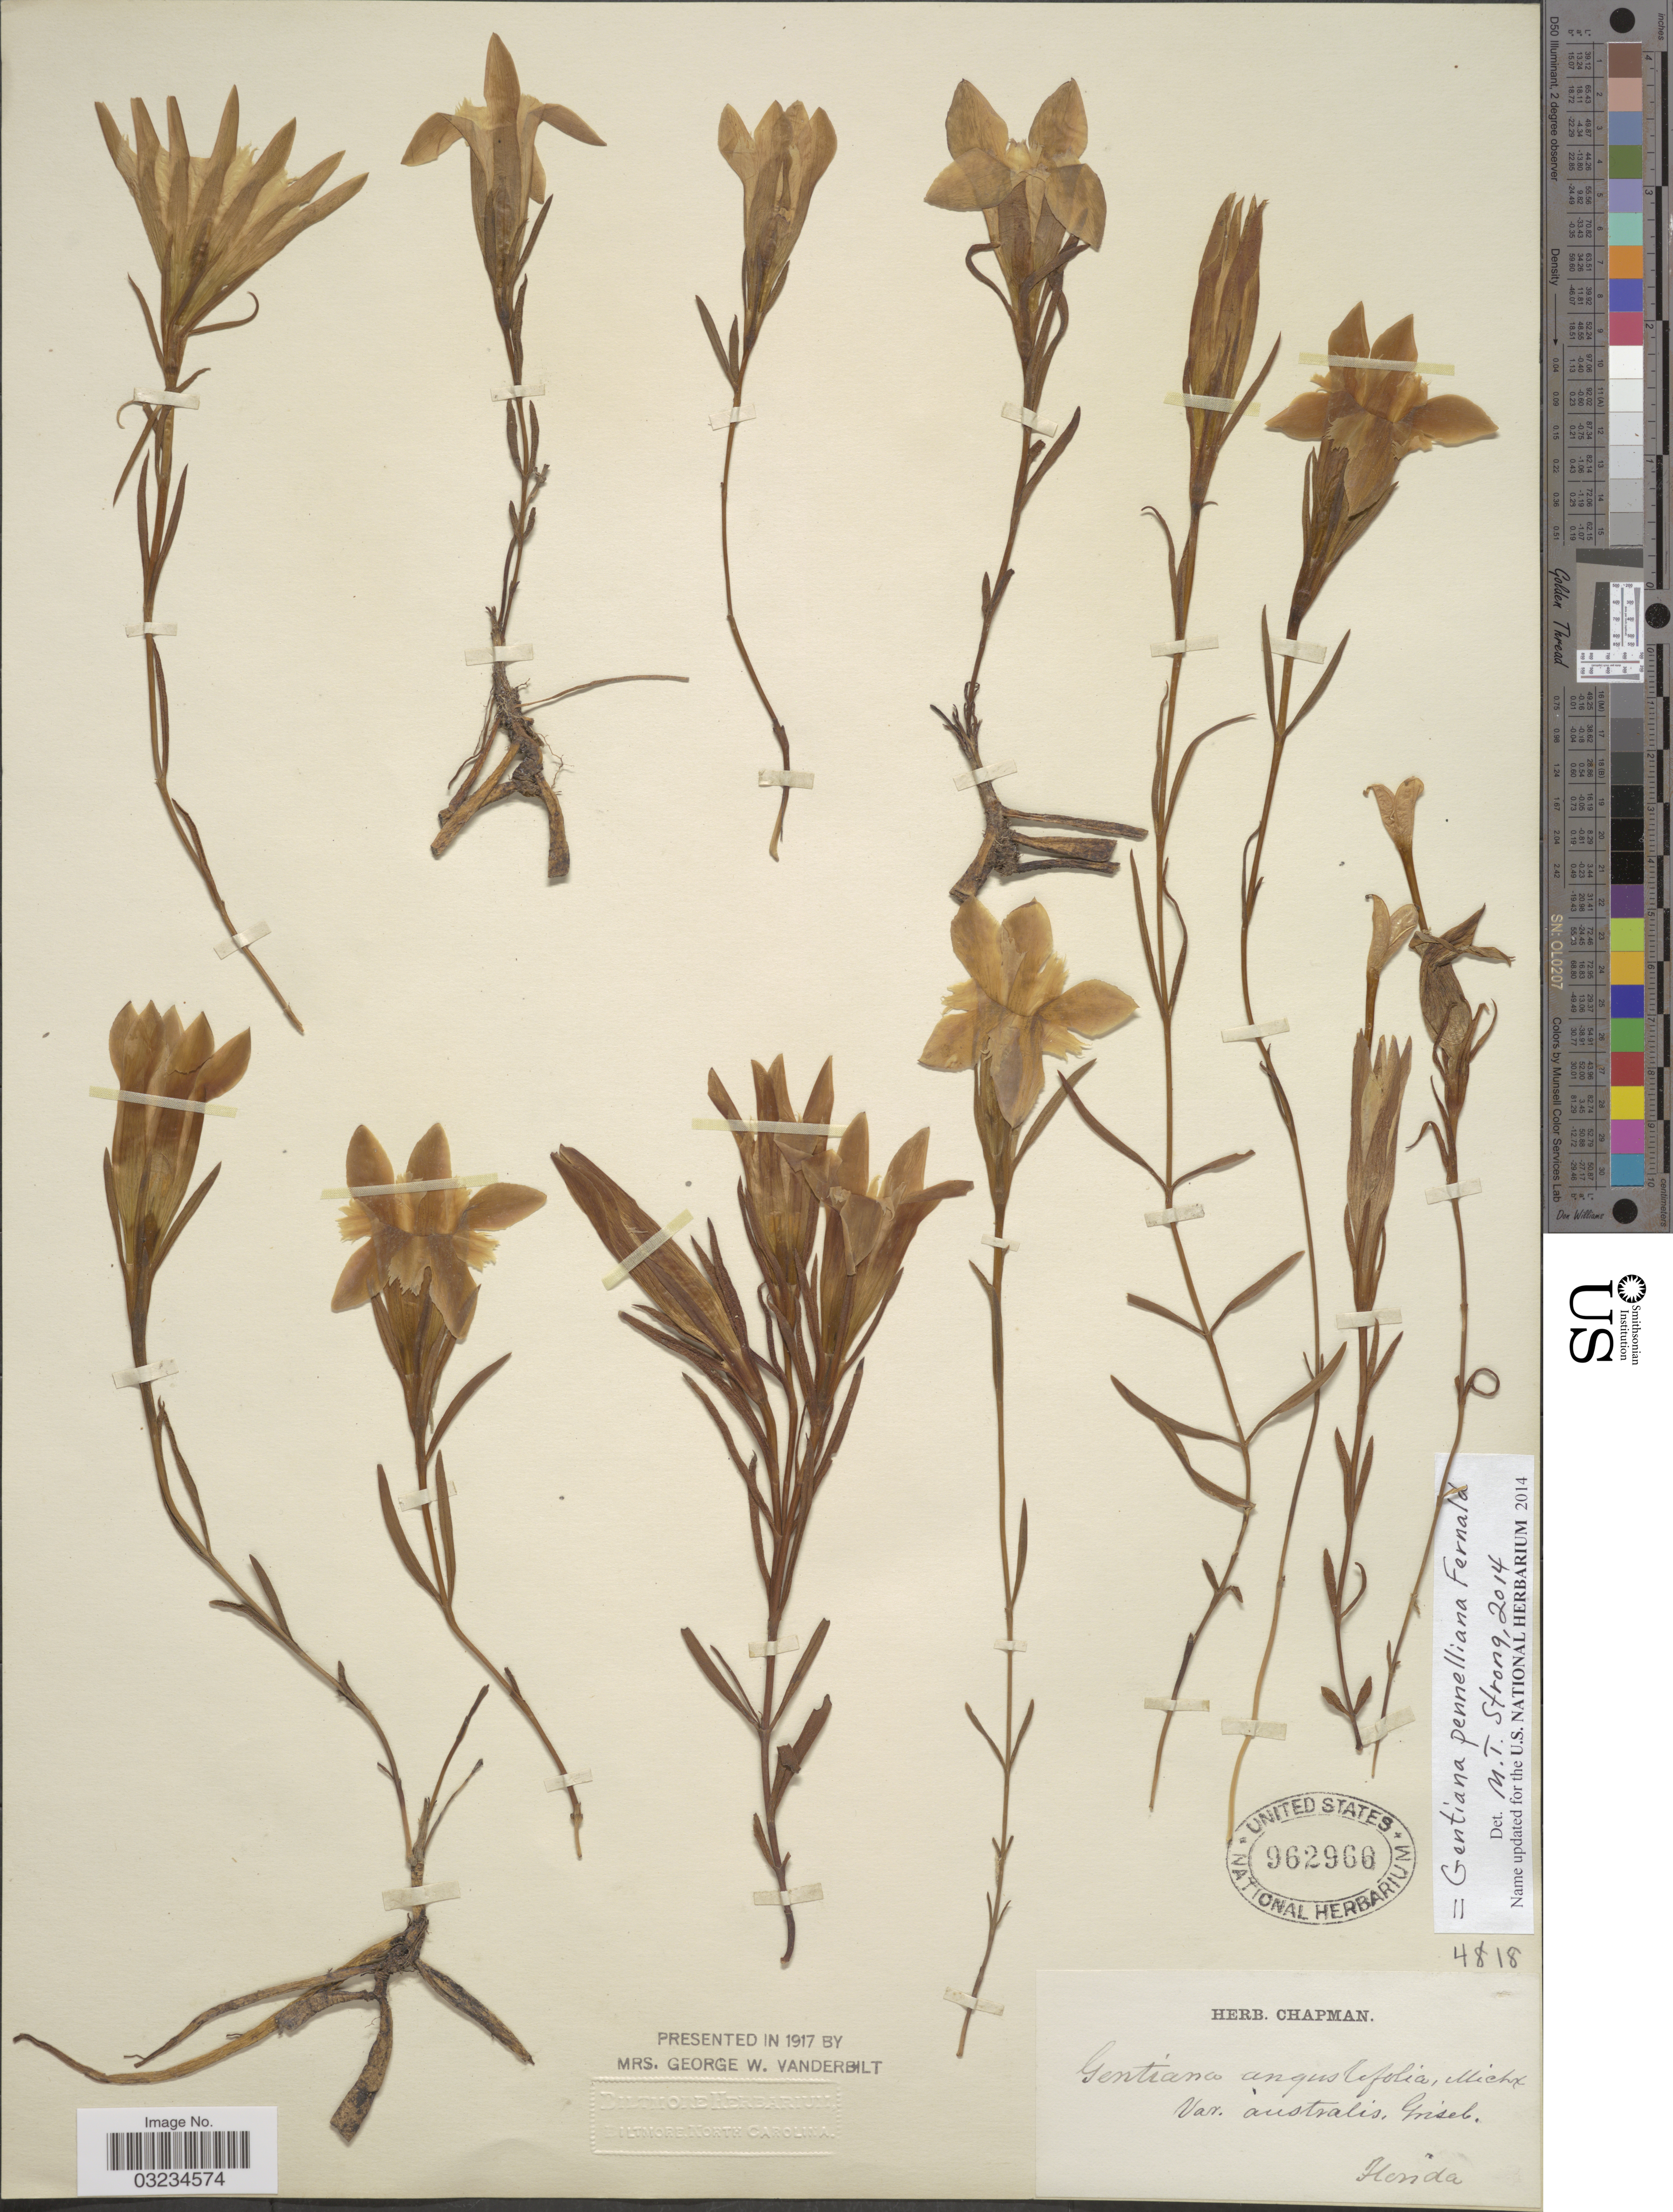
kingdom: Plantae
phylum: Tracheophyta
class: Magnoliopsida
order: Gentianales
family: Gentianaceae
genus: Gentiana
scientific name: Gentiana pennelliana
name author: Fernald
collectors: ex herb. Chapman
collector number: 4818?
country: United States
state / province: Florida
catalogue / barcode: US 962966